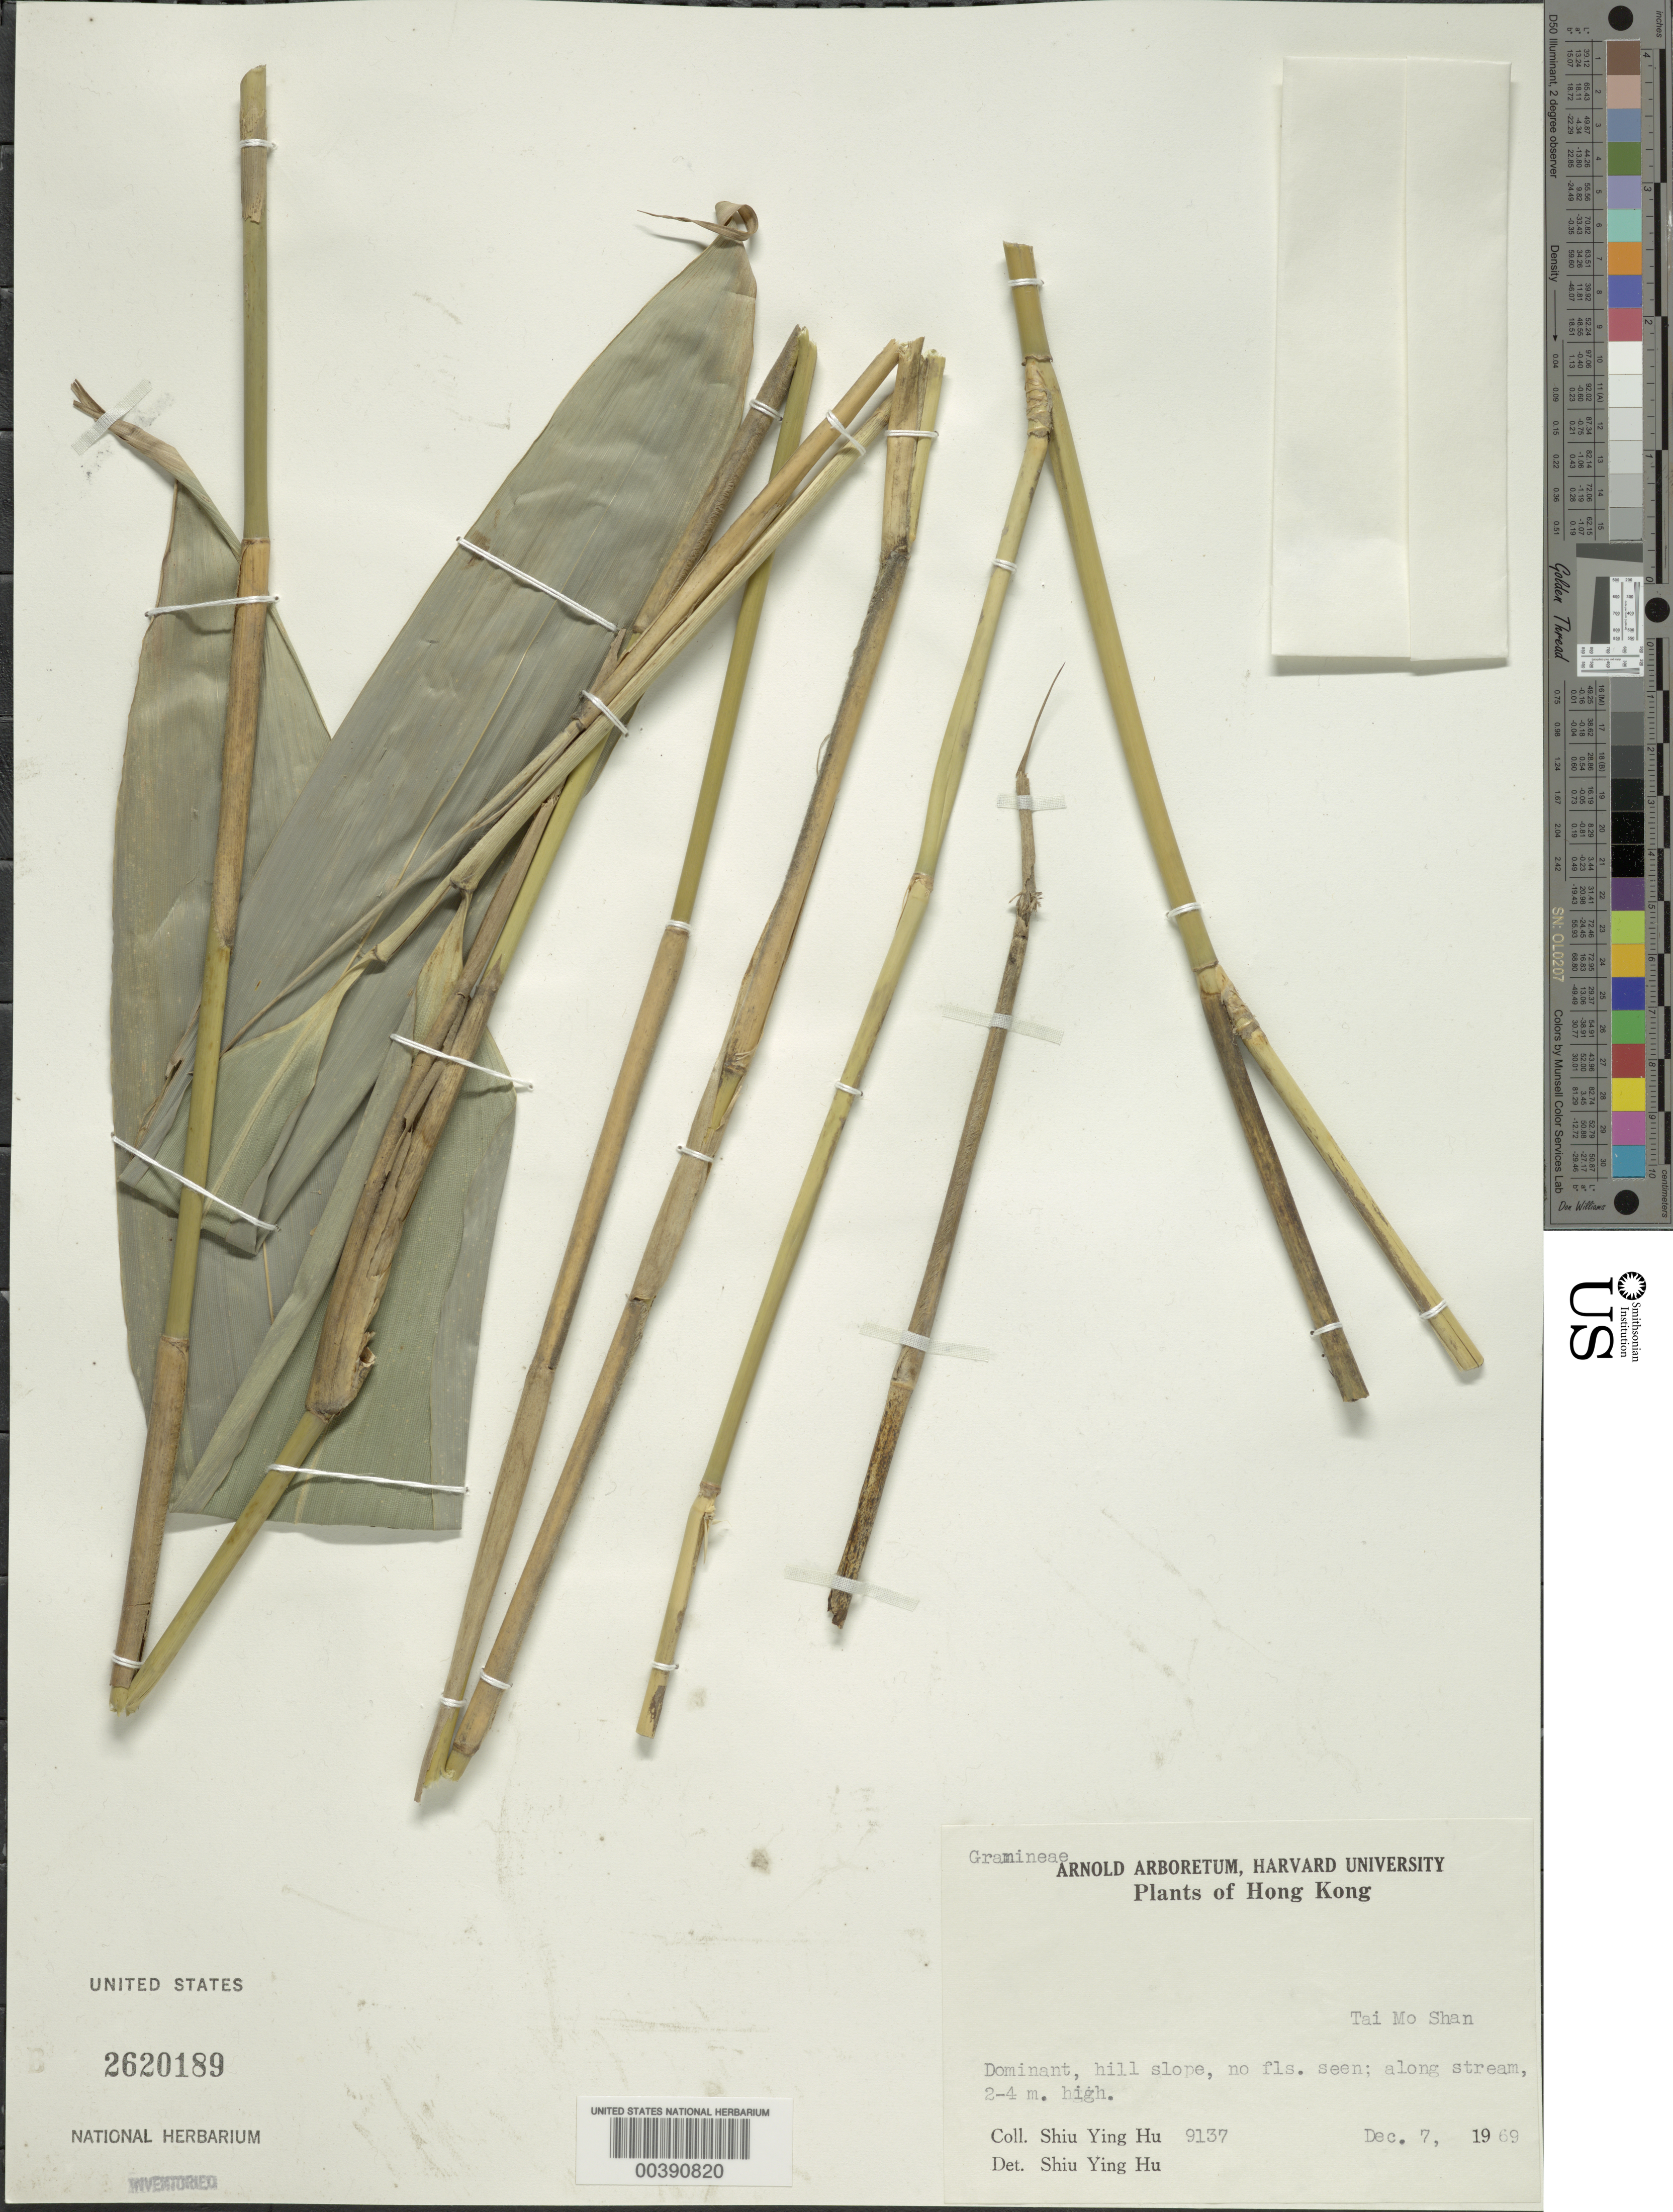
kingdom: Plantae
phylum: Tracheophyta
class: Liliopsida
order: Poales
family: Poaceae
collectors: Y. Shiu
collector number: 9137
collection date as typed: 07 Dec 1969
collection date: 1969-12-07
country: China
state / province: Hong Kong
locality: Tai mo shan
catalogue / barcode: US 2620189